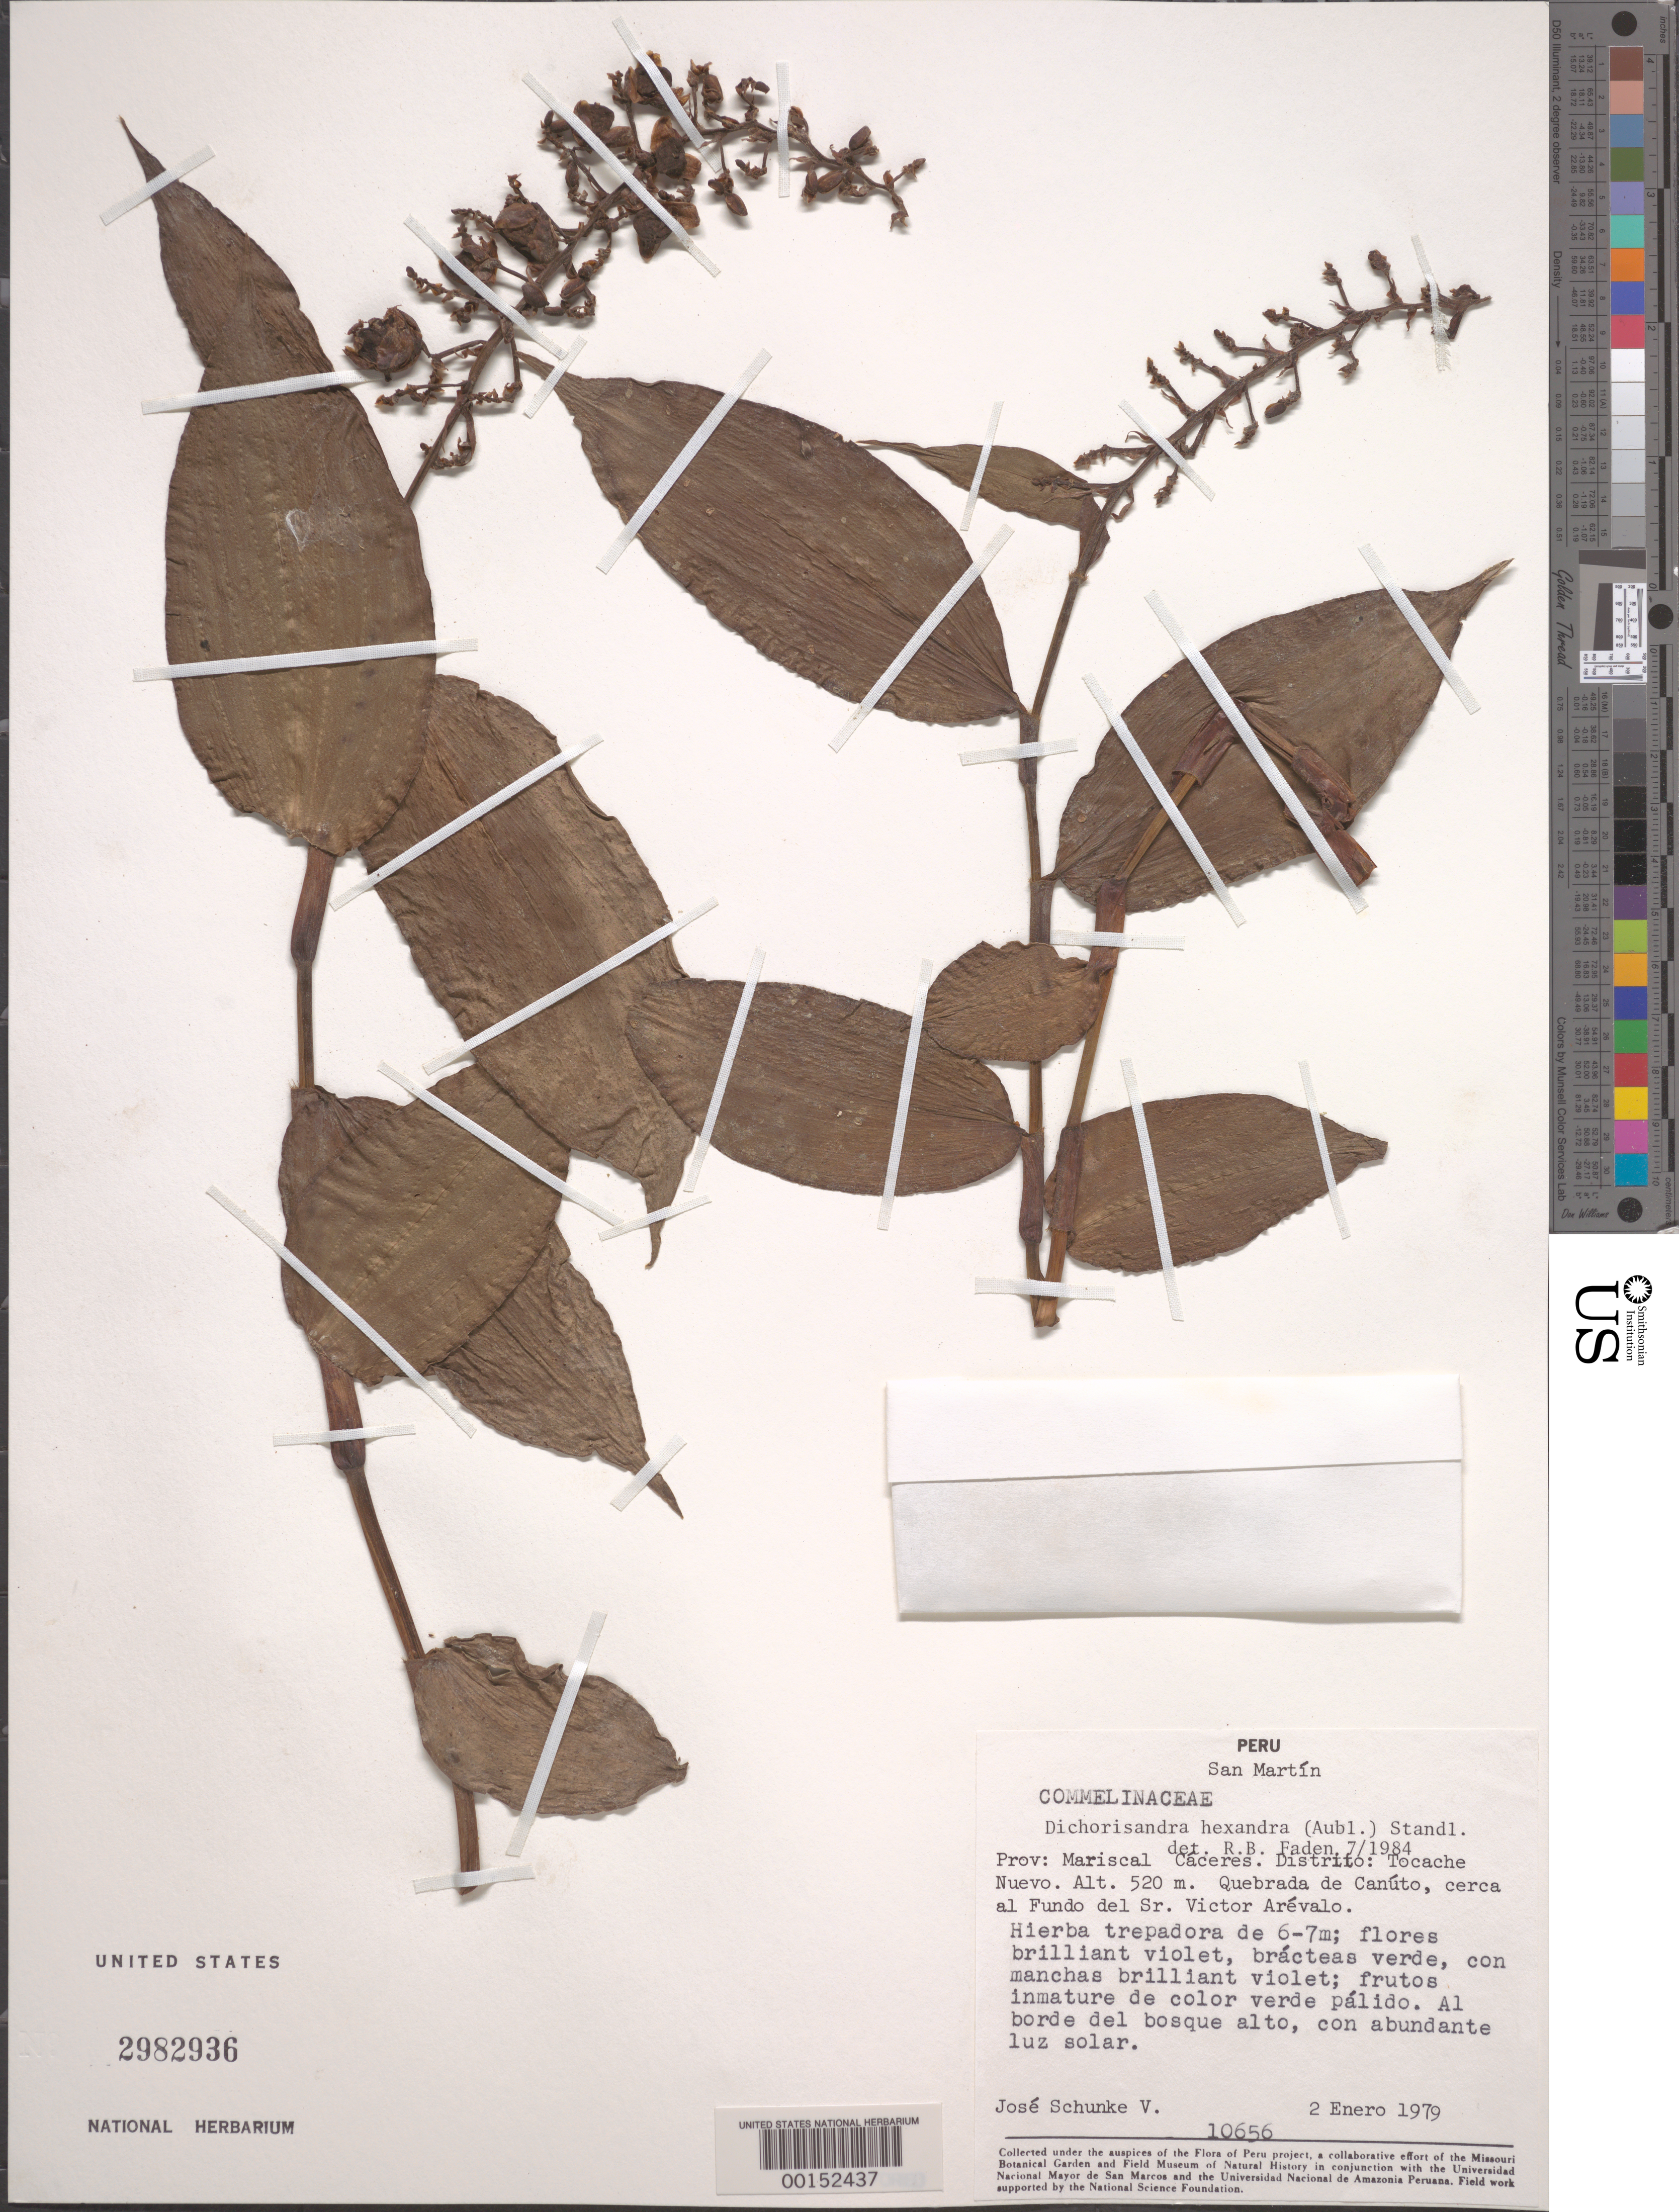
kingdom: Plantae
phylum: Tracheophyta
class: Liliopsida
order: Commelinales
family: Commelinaceae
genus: Dichorisandra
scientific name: Dichorisandra hexandra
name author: (Aubl.) Standl.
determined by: Faden, Robert B., (US), Smithsonian Institution - National Museum of Natural History (UNITED STATES)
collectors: J. Schunke Vigo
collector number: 10656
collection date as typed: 02 Jan 1979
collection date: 1979-01-02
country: Peru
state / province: San Martín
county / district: Mariscal Cáceres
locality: Quebrada de canuto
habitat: Border of low forest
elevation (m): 520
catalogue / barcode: US 2982936